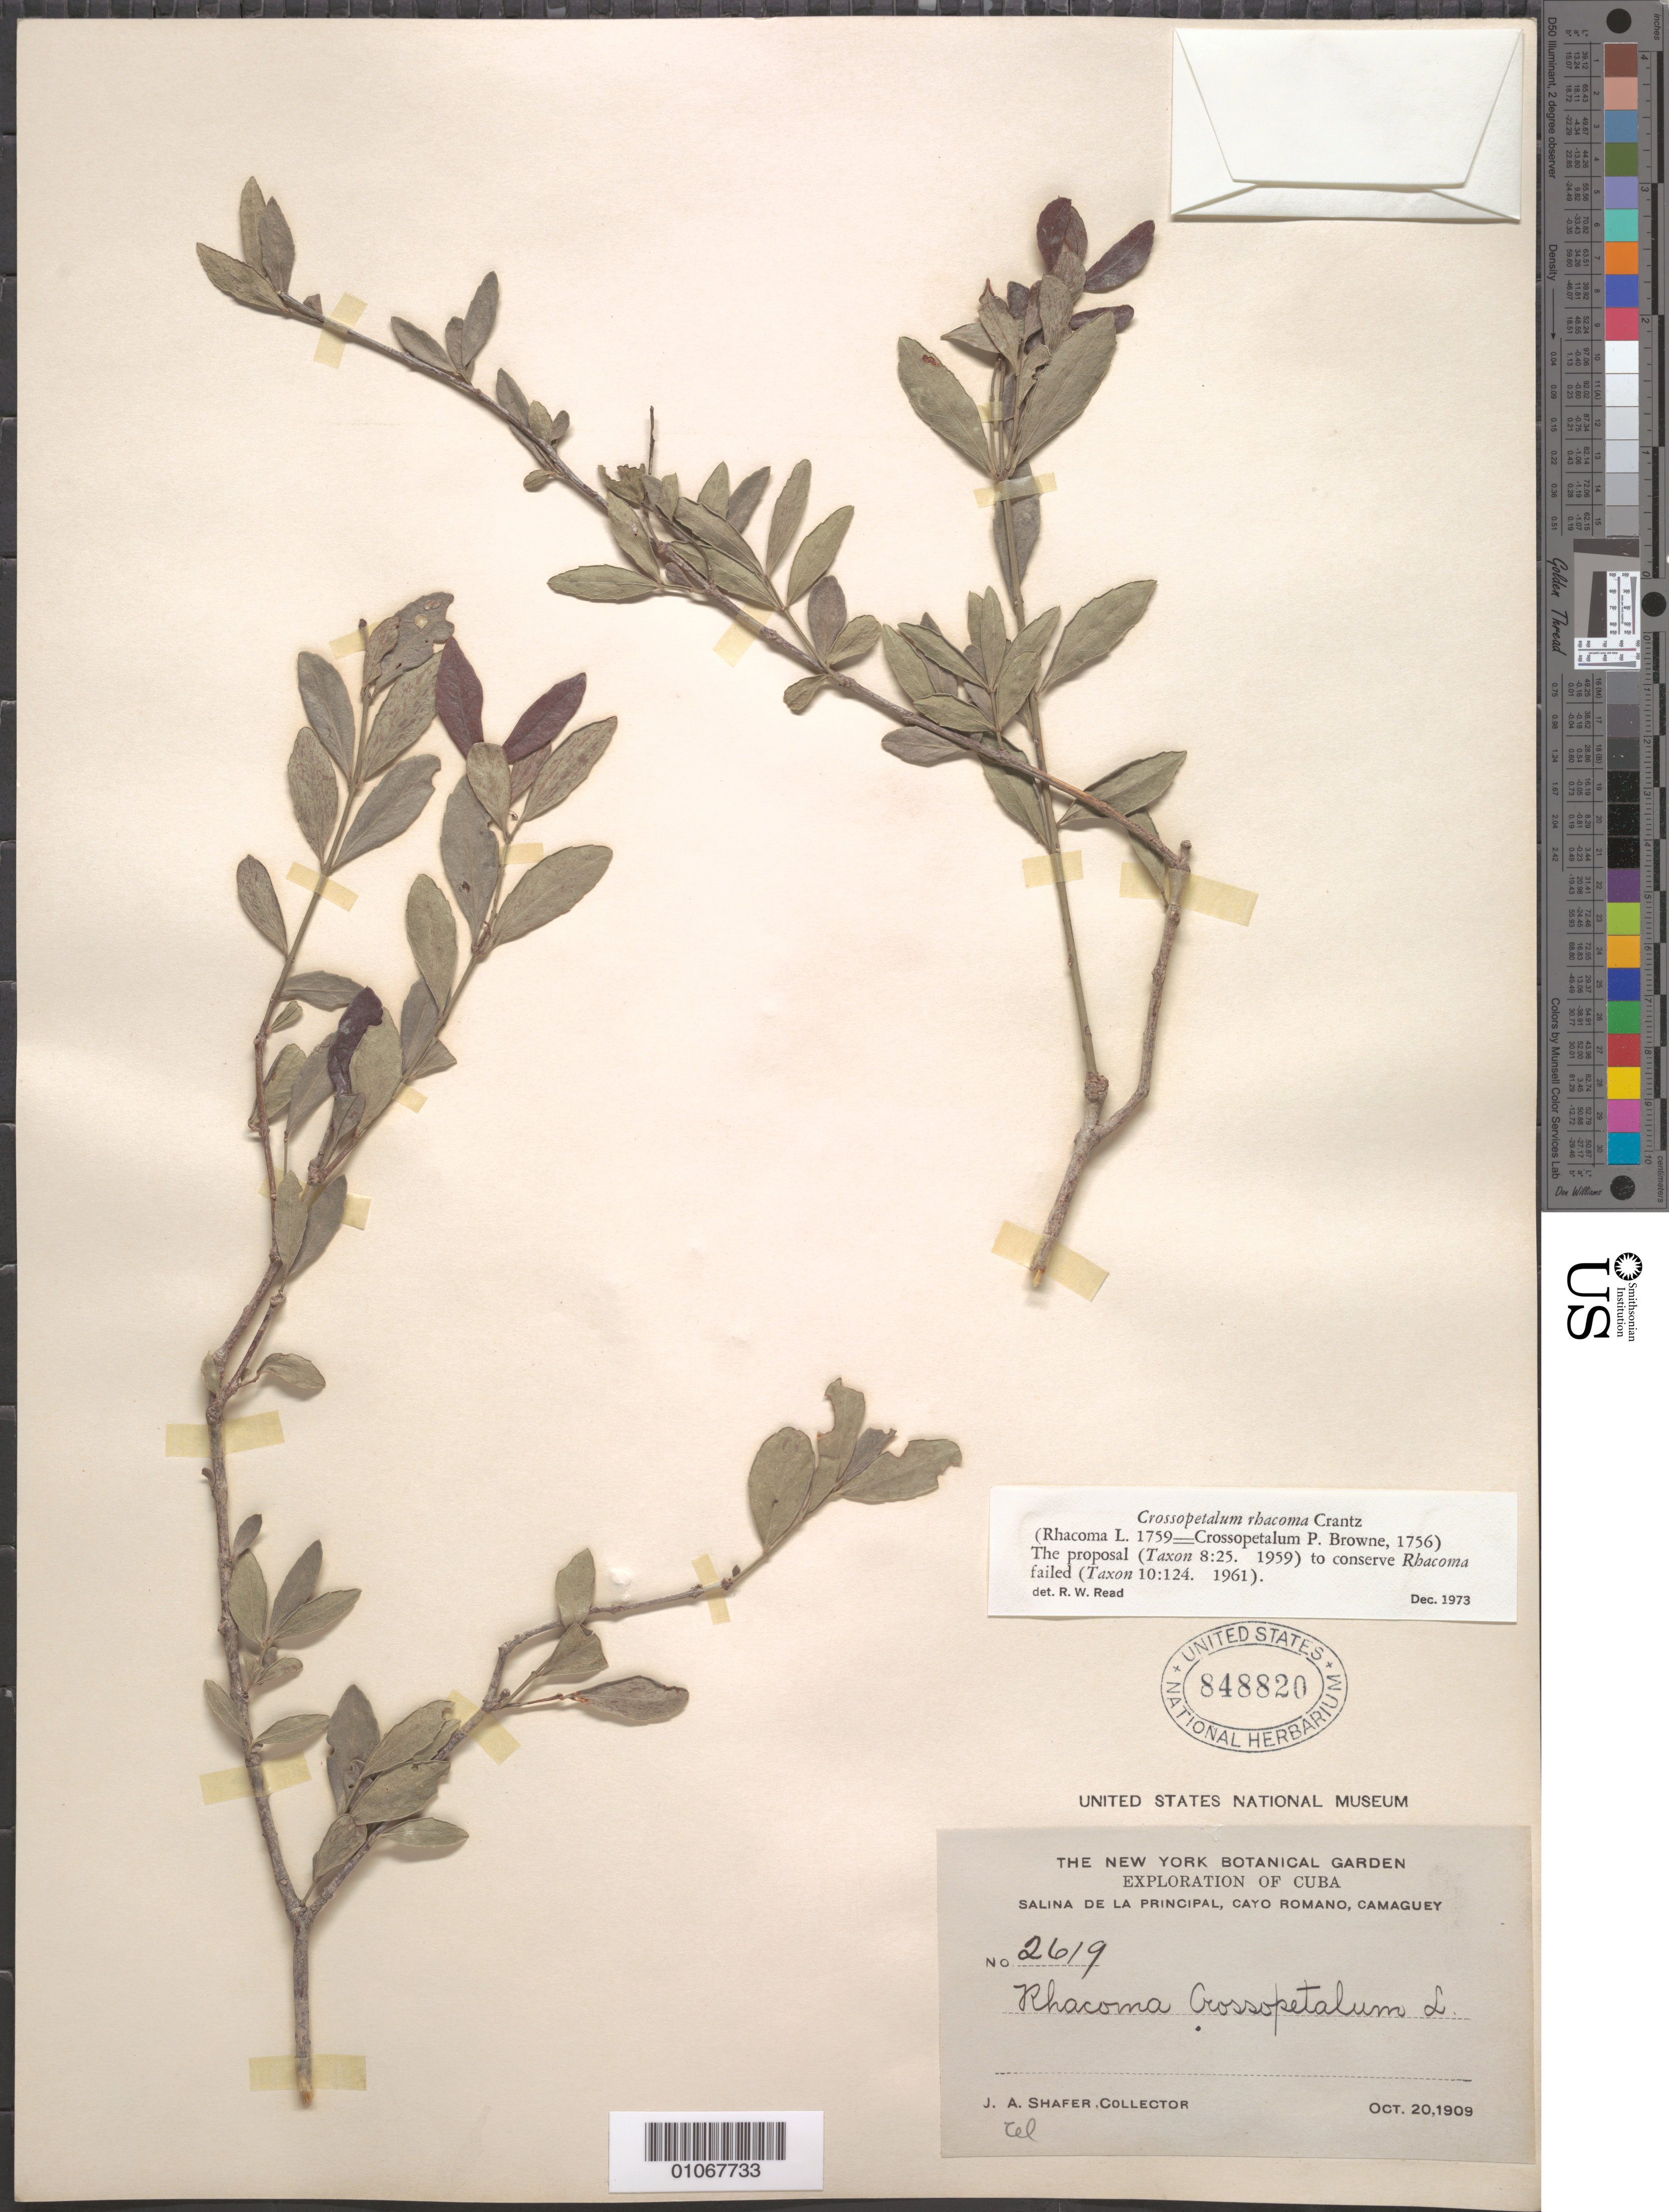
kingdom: Plantae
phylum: Tracheophyta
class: Magnoliopsida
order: Celastrales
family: Celastraceae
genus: Crossopetalum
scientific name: Crossopetalum rhacoma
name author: Crantz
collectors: J. A. Shafer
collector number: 2619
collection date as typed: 20 Oct 1909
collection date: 1909-10-20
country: Cuba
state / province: Camagüey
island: Cuba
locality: Salina de la Principal, Cayo Romano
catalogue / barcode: US 848820